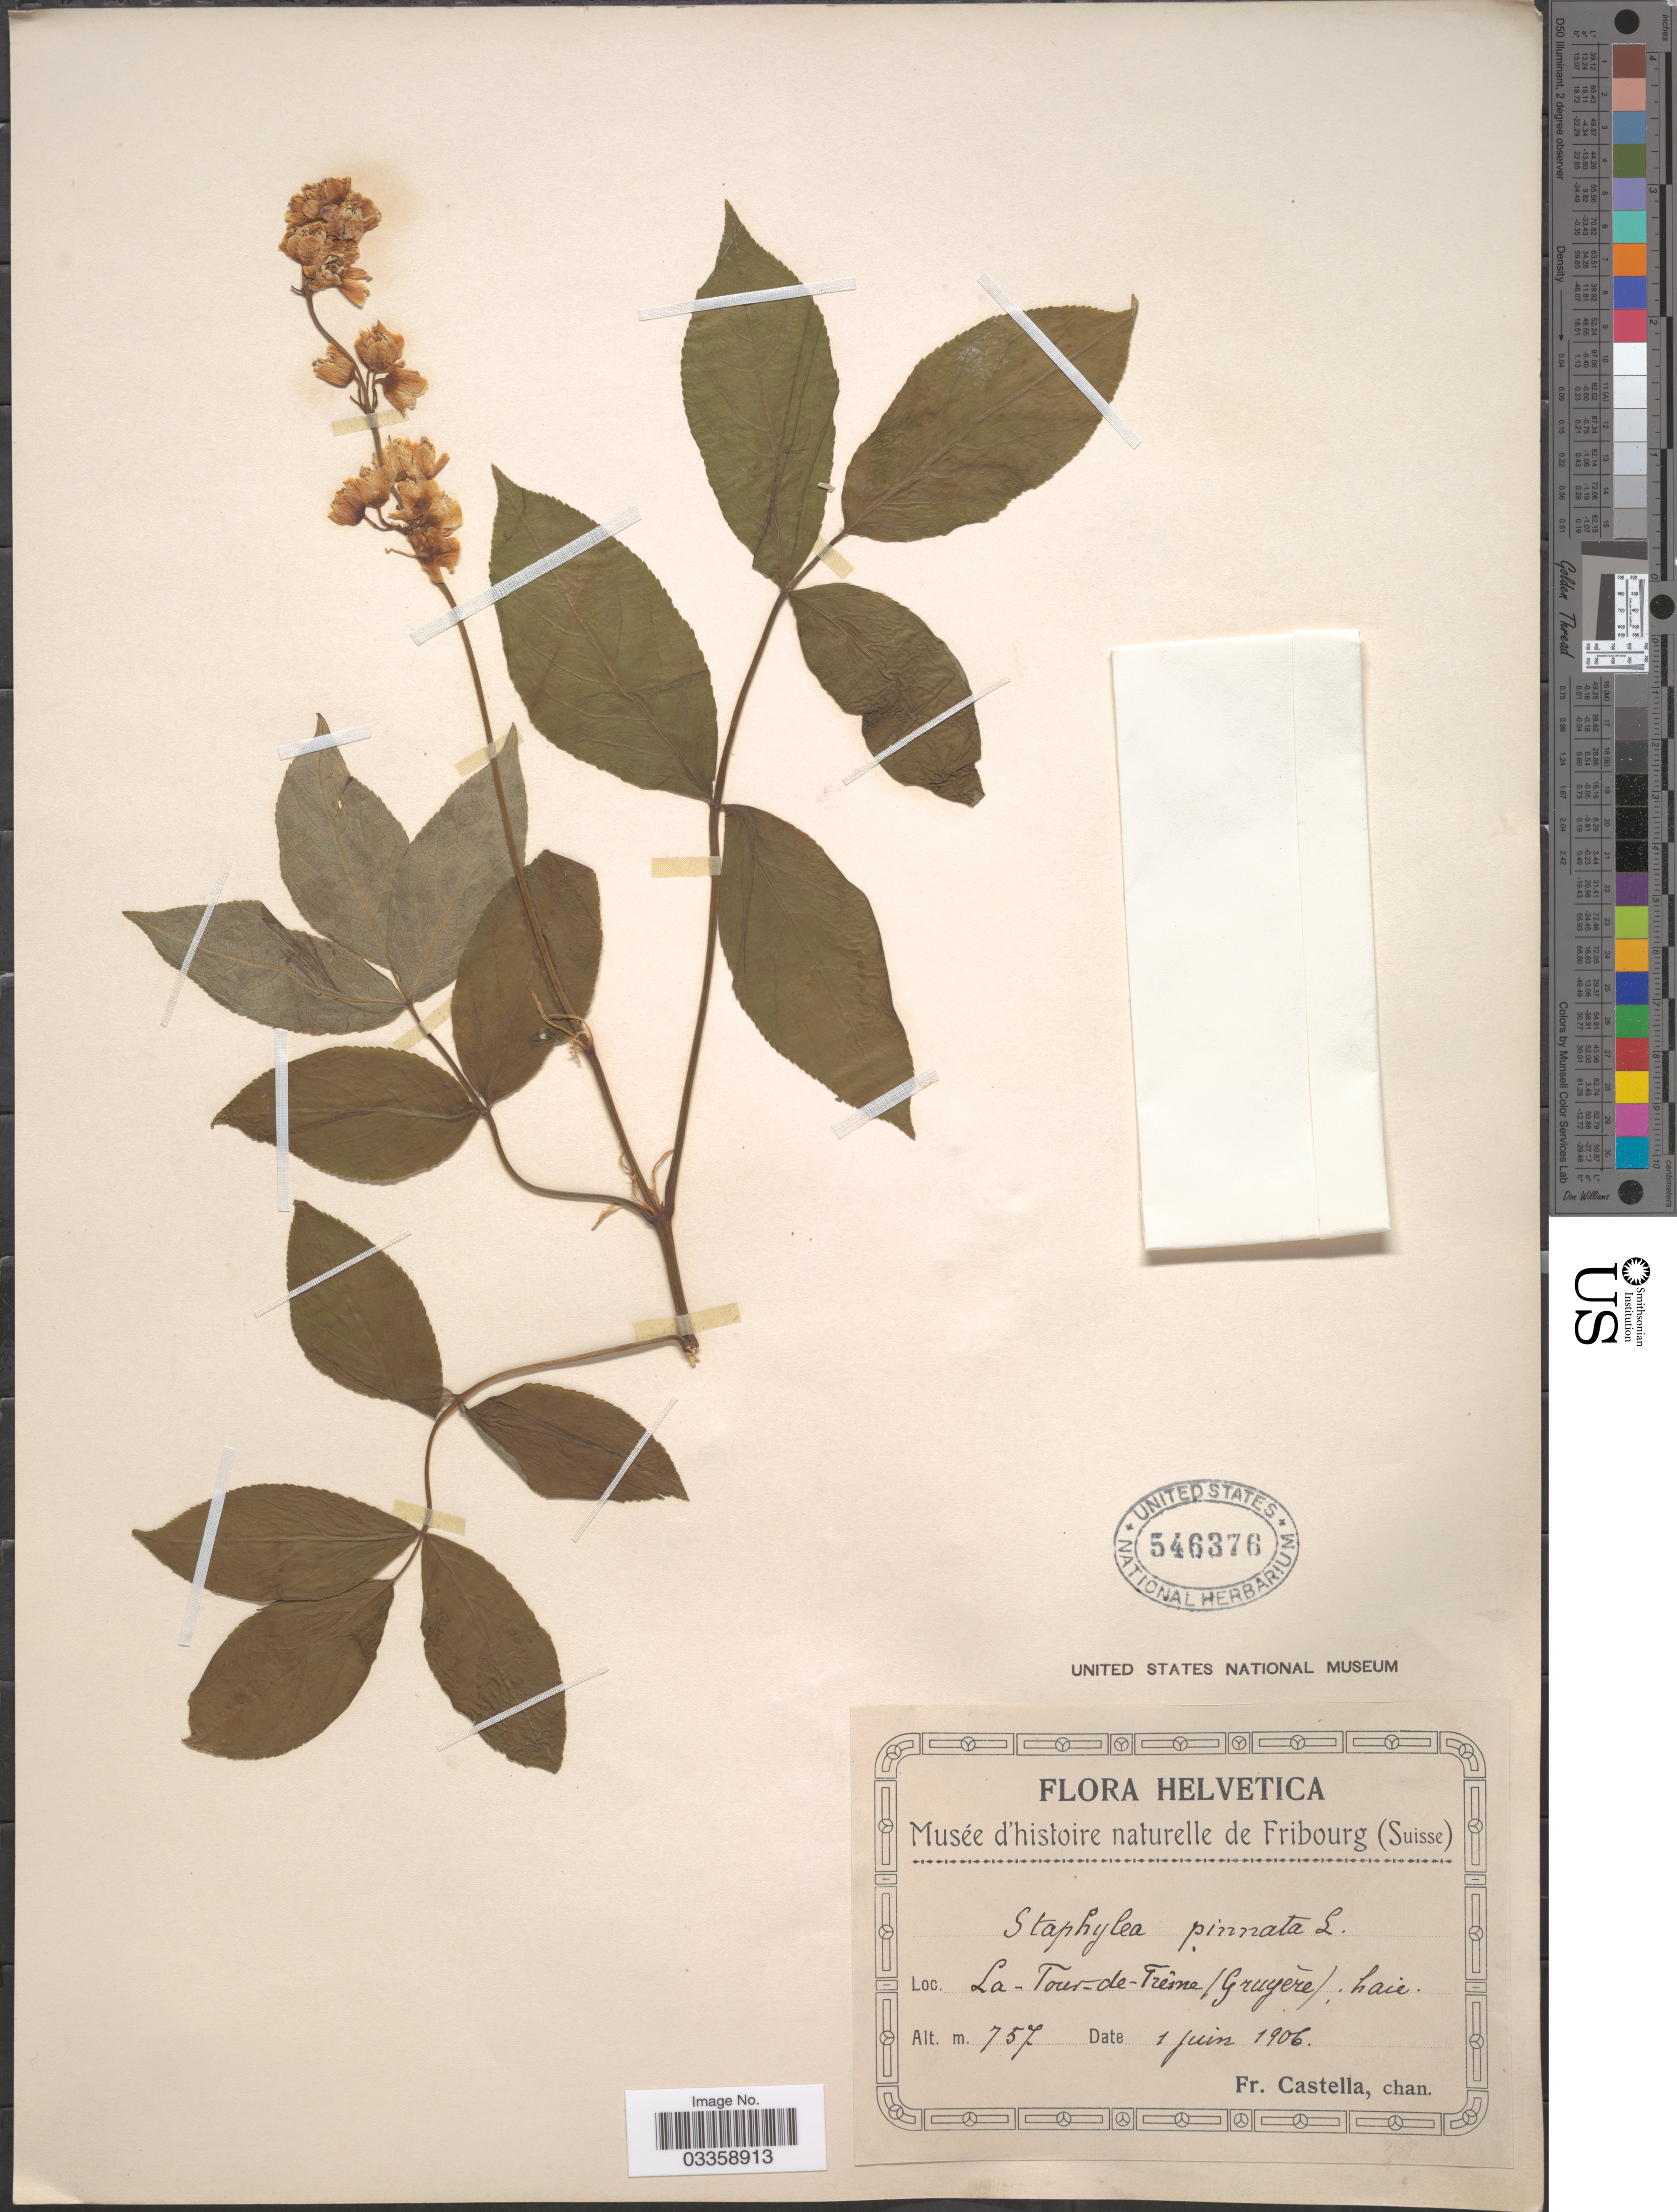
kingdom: Plantae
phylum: Tracheophyta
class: Magnoliopsida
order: Crossosomatales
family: Staphyleaceae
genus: Staphylea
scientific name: Staphylea pinnata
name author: L.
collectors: Fr. Castella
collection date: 1906-06-01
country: Switzerland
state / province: Fribourg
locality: Helvetica. La - Tour-de-Freíne/ Gruyére/. haie.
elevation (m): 757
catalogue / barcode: US 546376